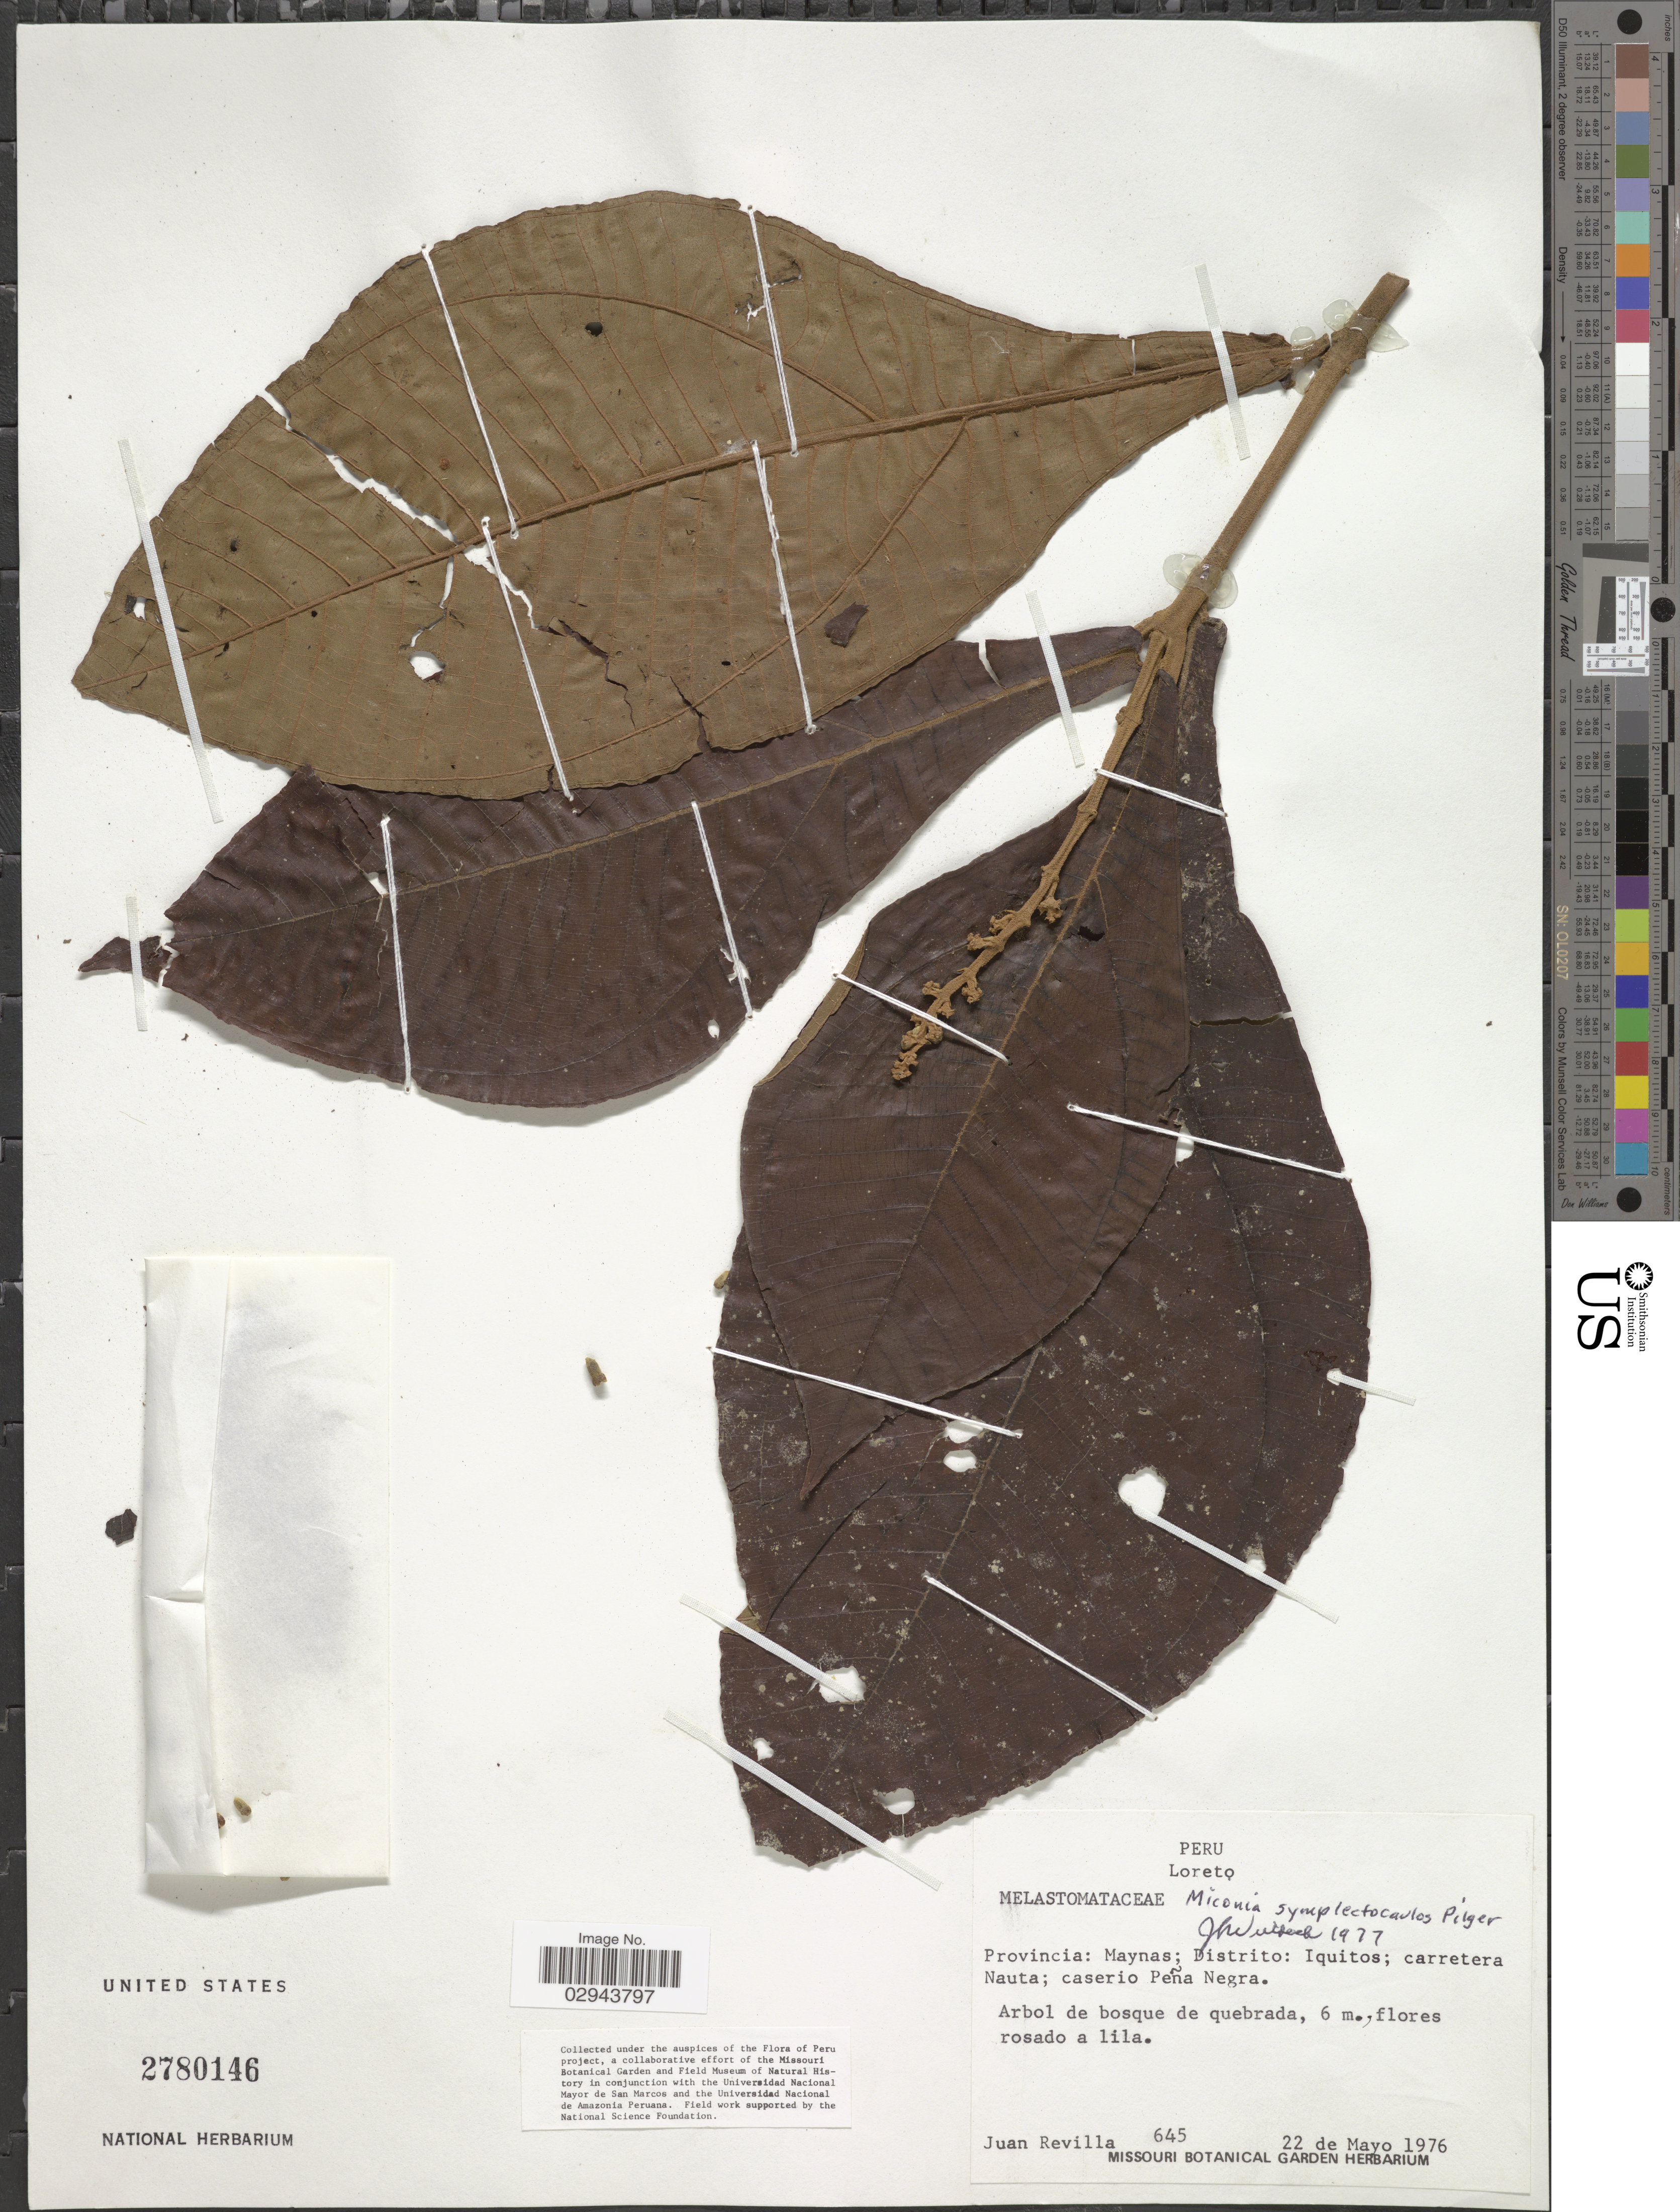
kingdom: Plantae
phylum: Tracheophyta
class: Magnoliopsida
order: Myrtales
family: Melastomataceae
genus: Miconia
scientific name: Miconia symplectocaulos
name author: Pilg.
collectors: J. Revilla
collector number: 645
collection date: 1976-05-22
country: Peru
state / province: Loreto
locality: Provincia: Maynas; Distrito: Iquitos; carretera Nauta; caserio Peña Negra.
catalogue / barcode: US 2870146